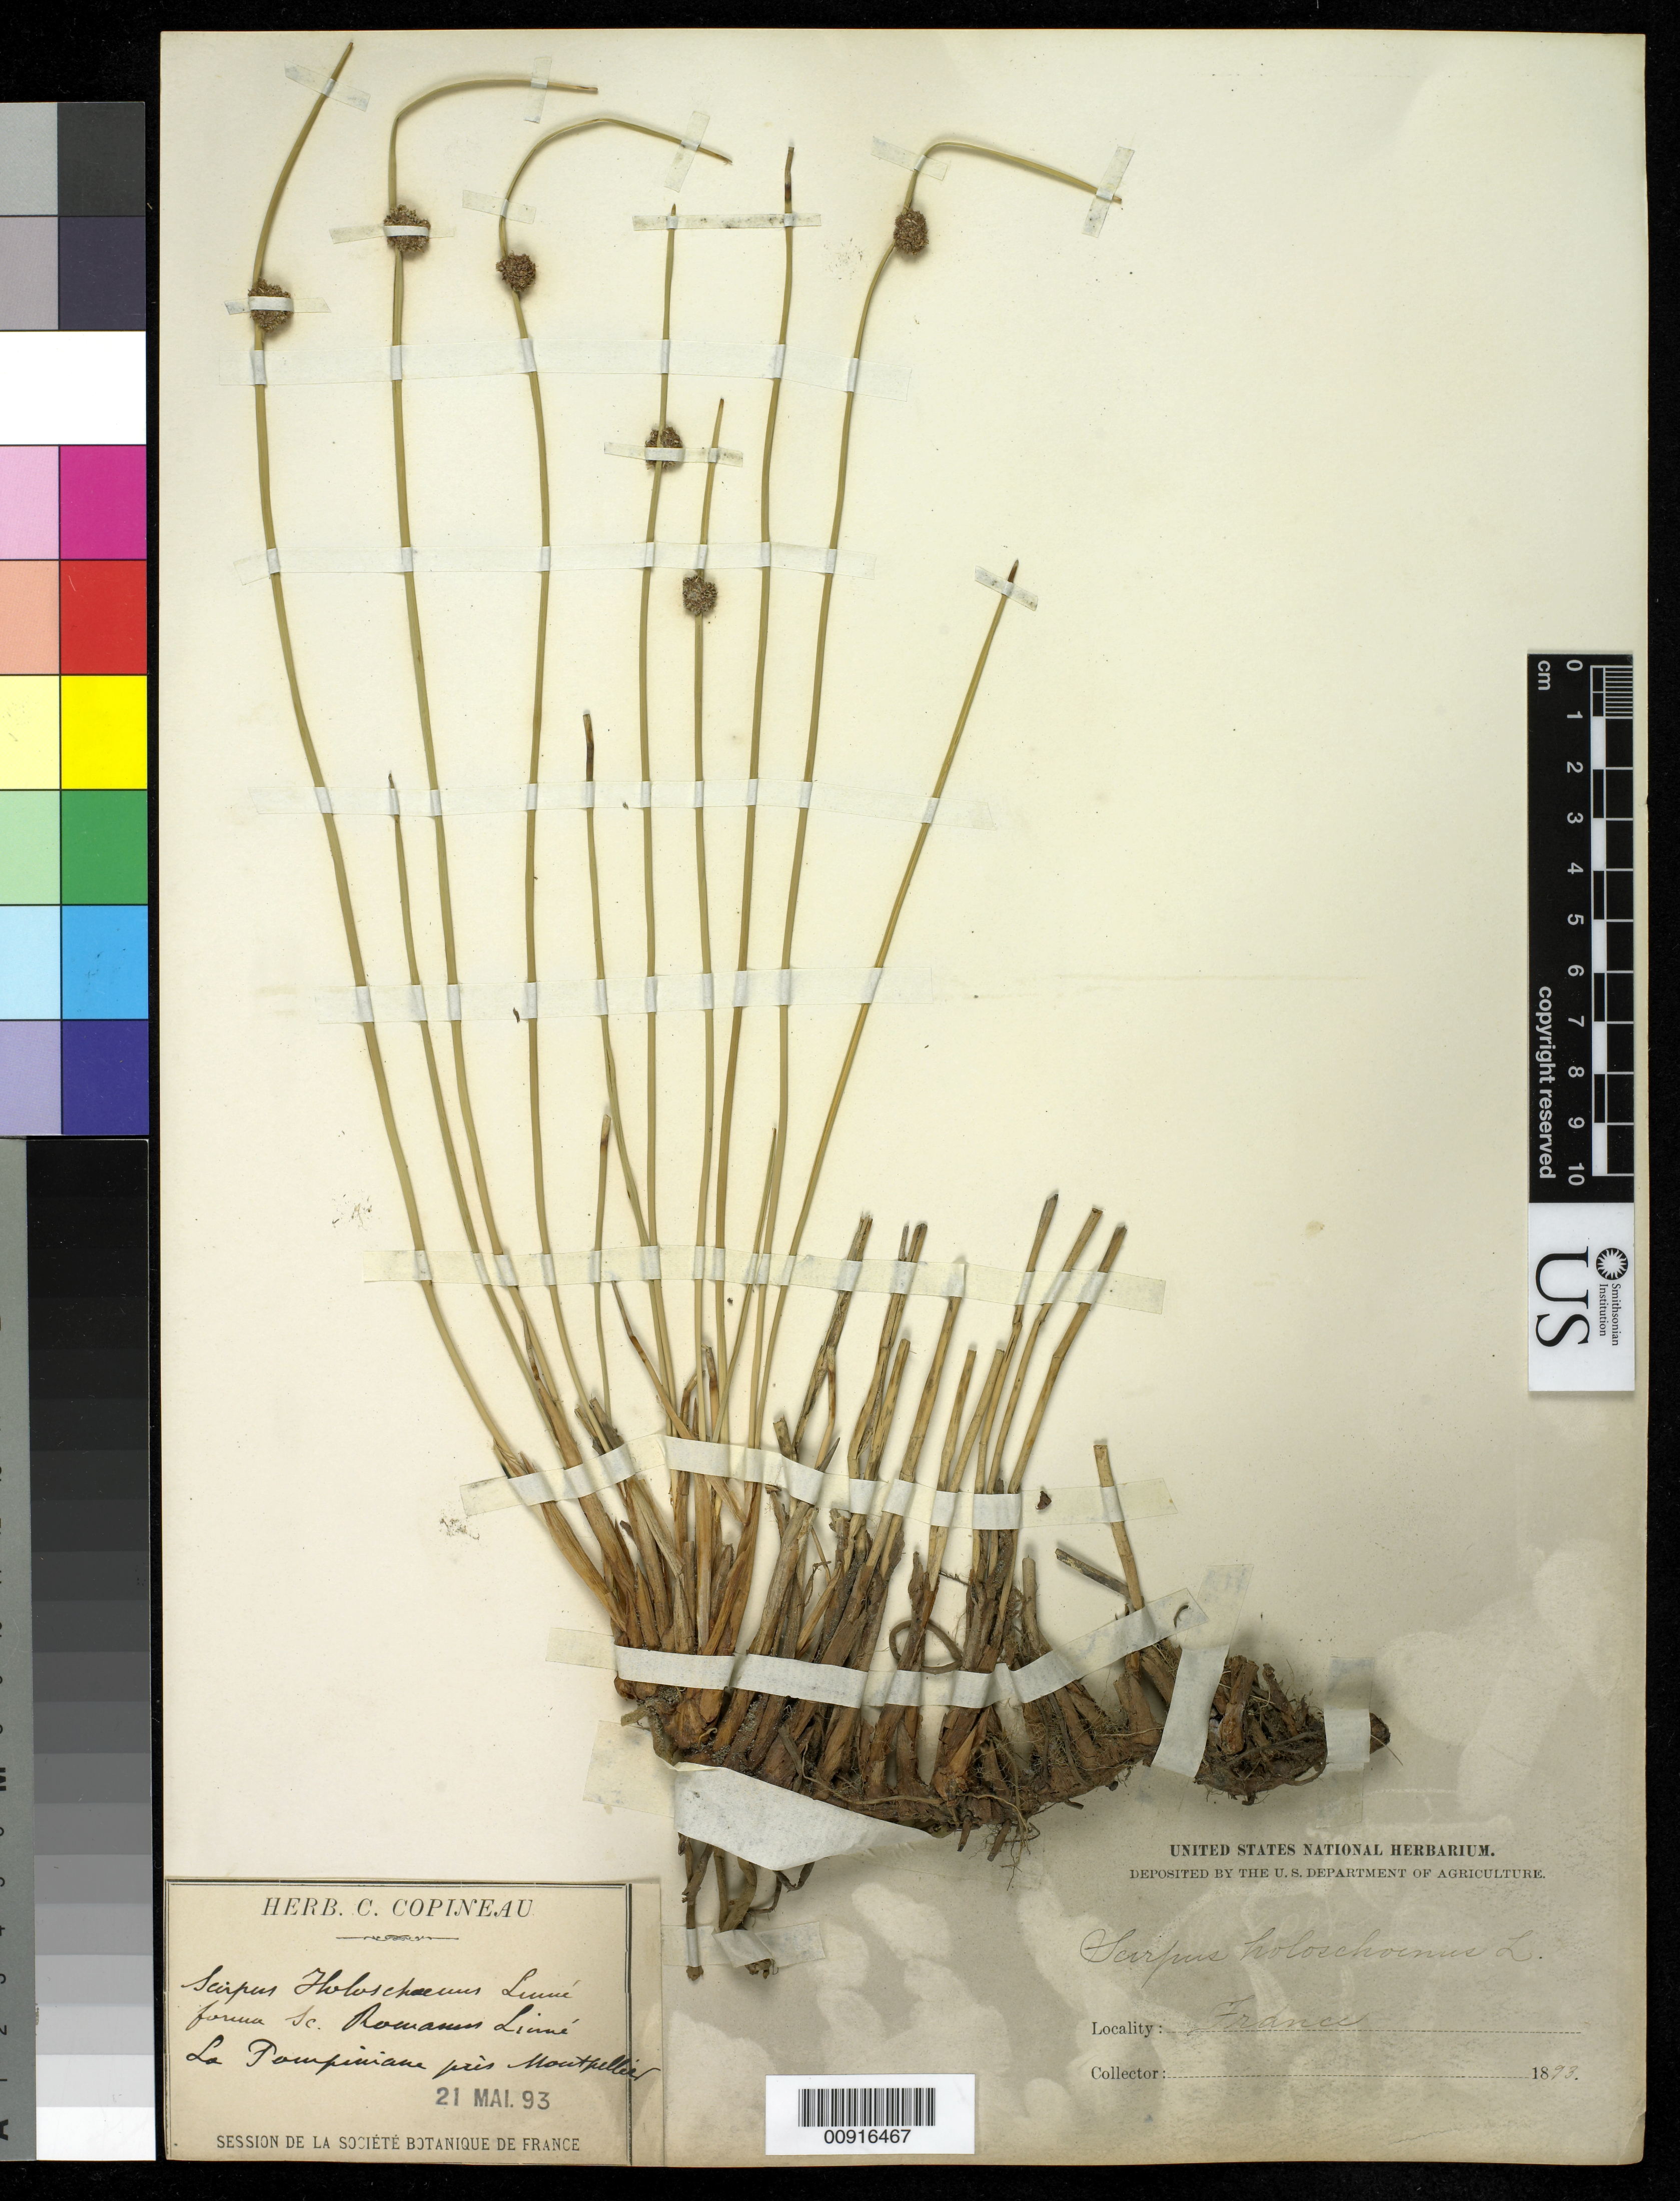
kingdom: Plantae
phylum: Tracheophyta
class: Liliopsida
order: Poales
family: Cyperaceae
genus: Scirpoides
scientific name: Scirpoides holoschoenus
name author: (L.) Soják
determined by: Strong, M. T., (US), Smithsonian Institution - National Museum of Natural History (UNITED STATES)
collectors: C. Copineau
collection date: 1893-05-21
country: France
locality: Montpellier: La Pompiniane pres Montpellier